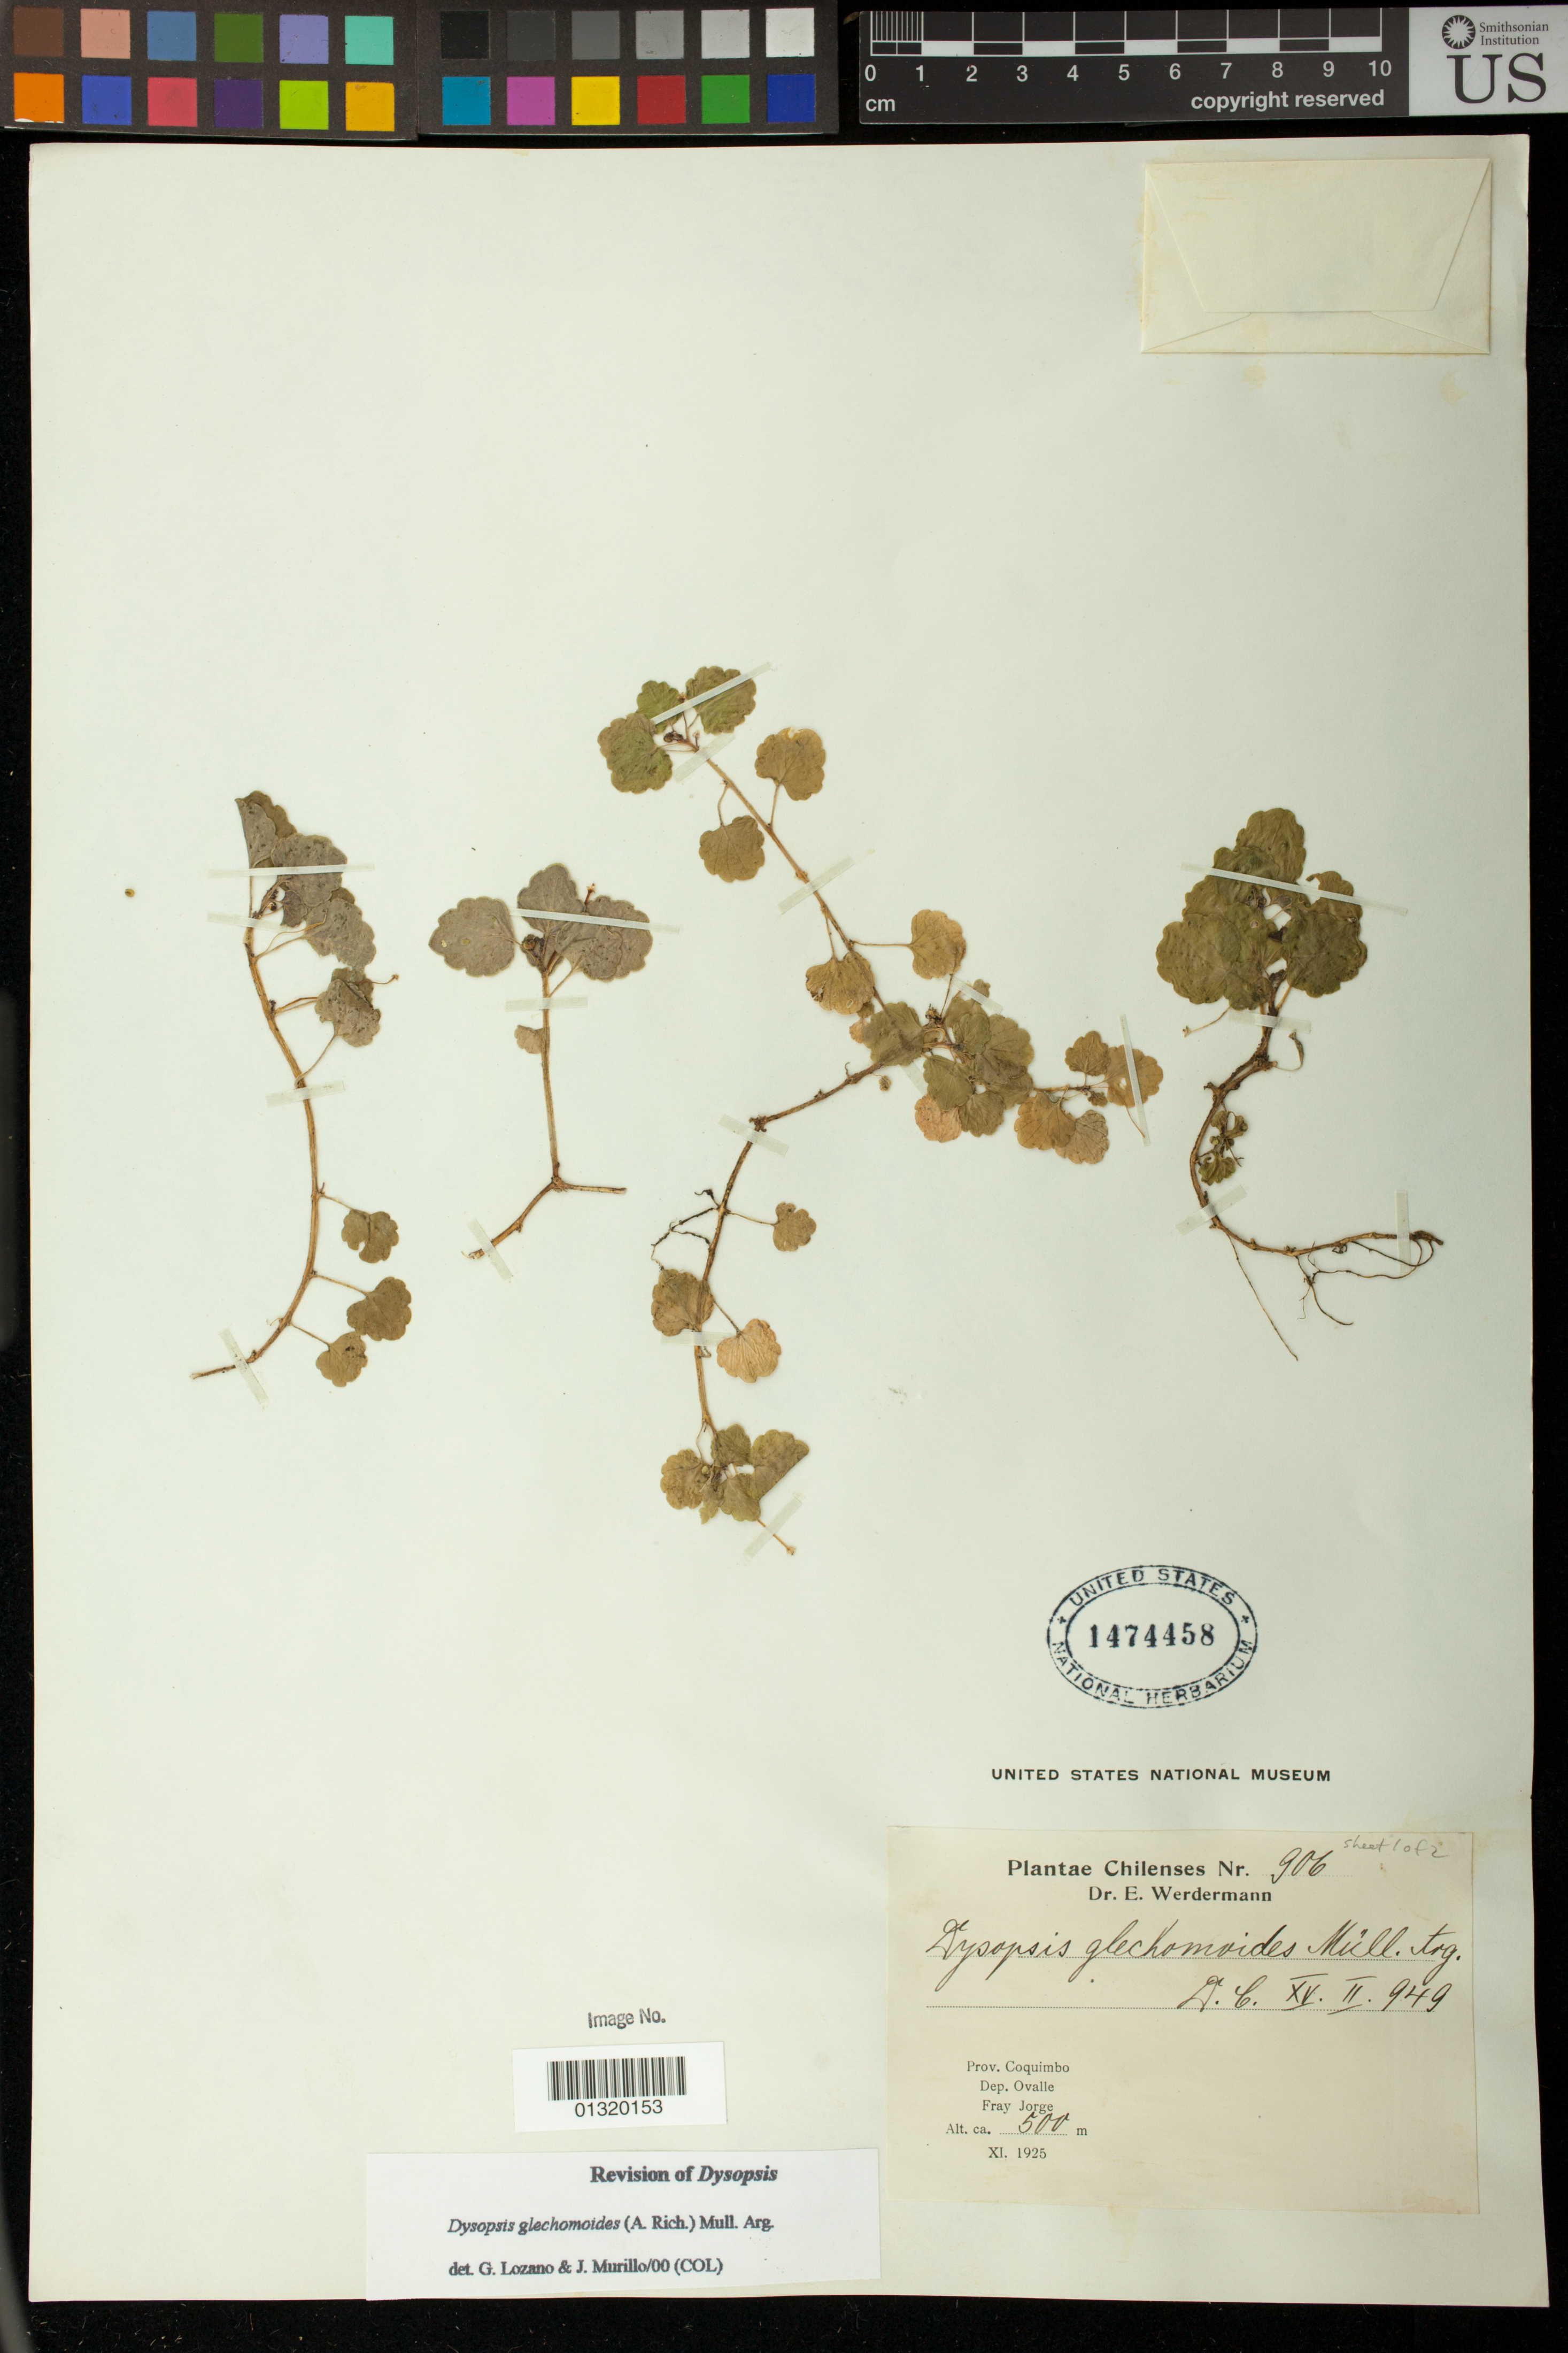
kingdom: Plantae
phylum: Tracheophyta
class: Magnoliopsida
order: Malpighiales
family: Euphorbiaceae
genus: Dysopsis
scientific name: Dysopsis glechomoides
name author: (A. Rich.) Müll. Arg.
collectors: E. Werdermann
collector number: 906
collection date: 1925-11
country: Chile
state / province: Coquimbo (IV)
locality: Dep. Ovalle Fray Jorge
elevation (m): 500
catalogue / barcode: US 1474458